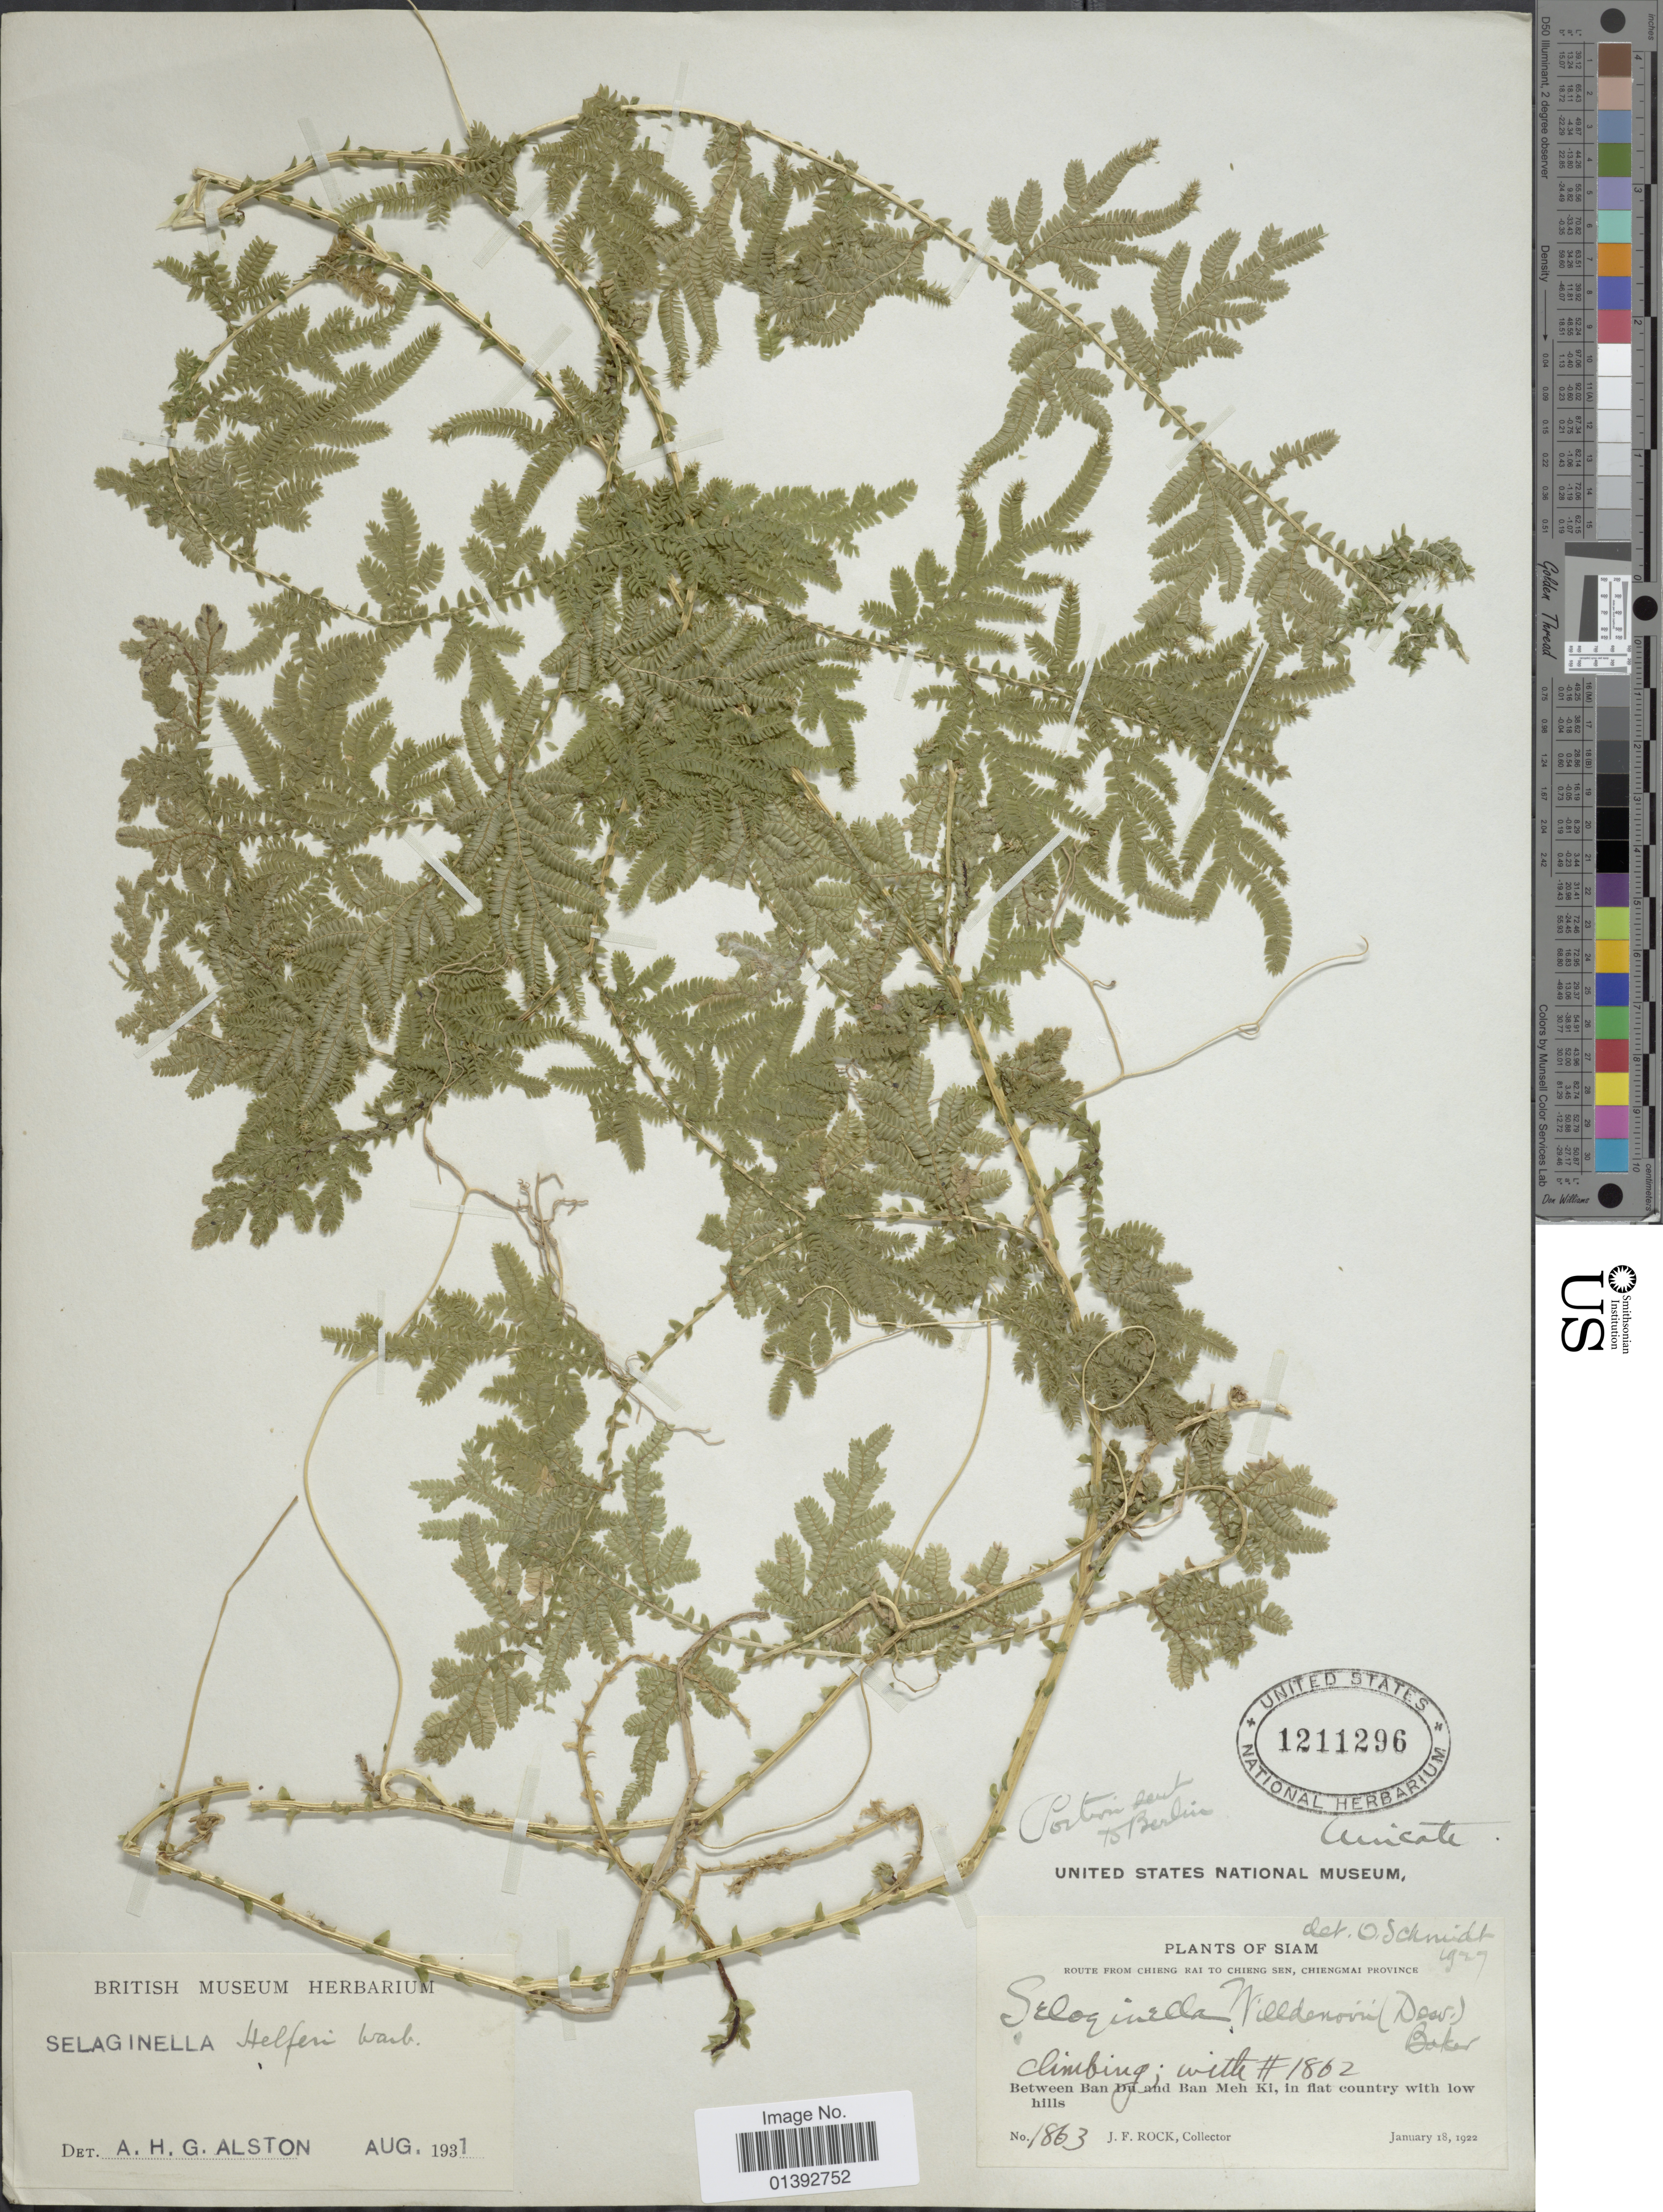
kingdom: Plantae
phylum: Tracheophyta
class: Lycopodiopsida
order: Selaginellales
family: Selaginellaceae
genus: Selaginella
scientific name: Selaginella helferi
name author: Warb.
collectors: J. Rock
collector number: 1863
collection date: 1922-01-18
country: Thailand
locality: Siam, between Ban Du and Ban Meh Ki, in flat country with low hills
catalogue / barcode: US 1211296